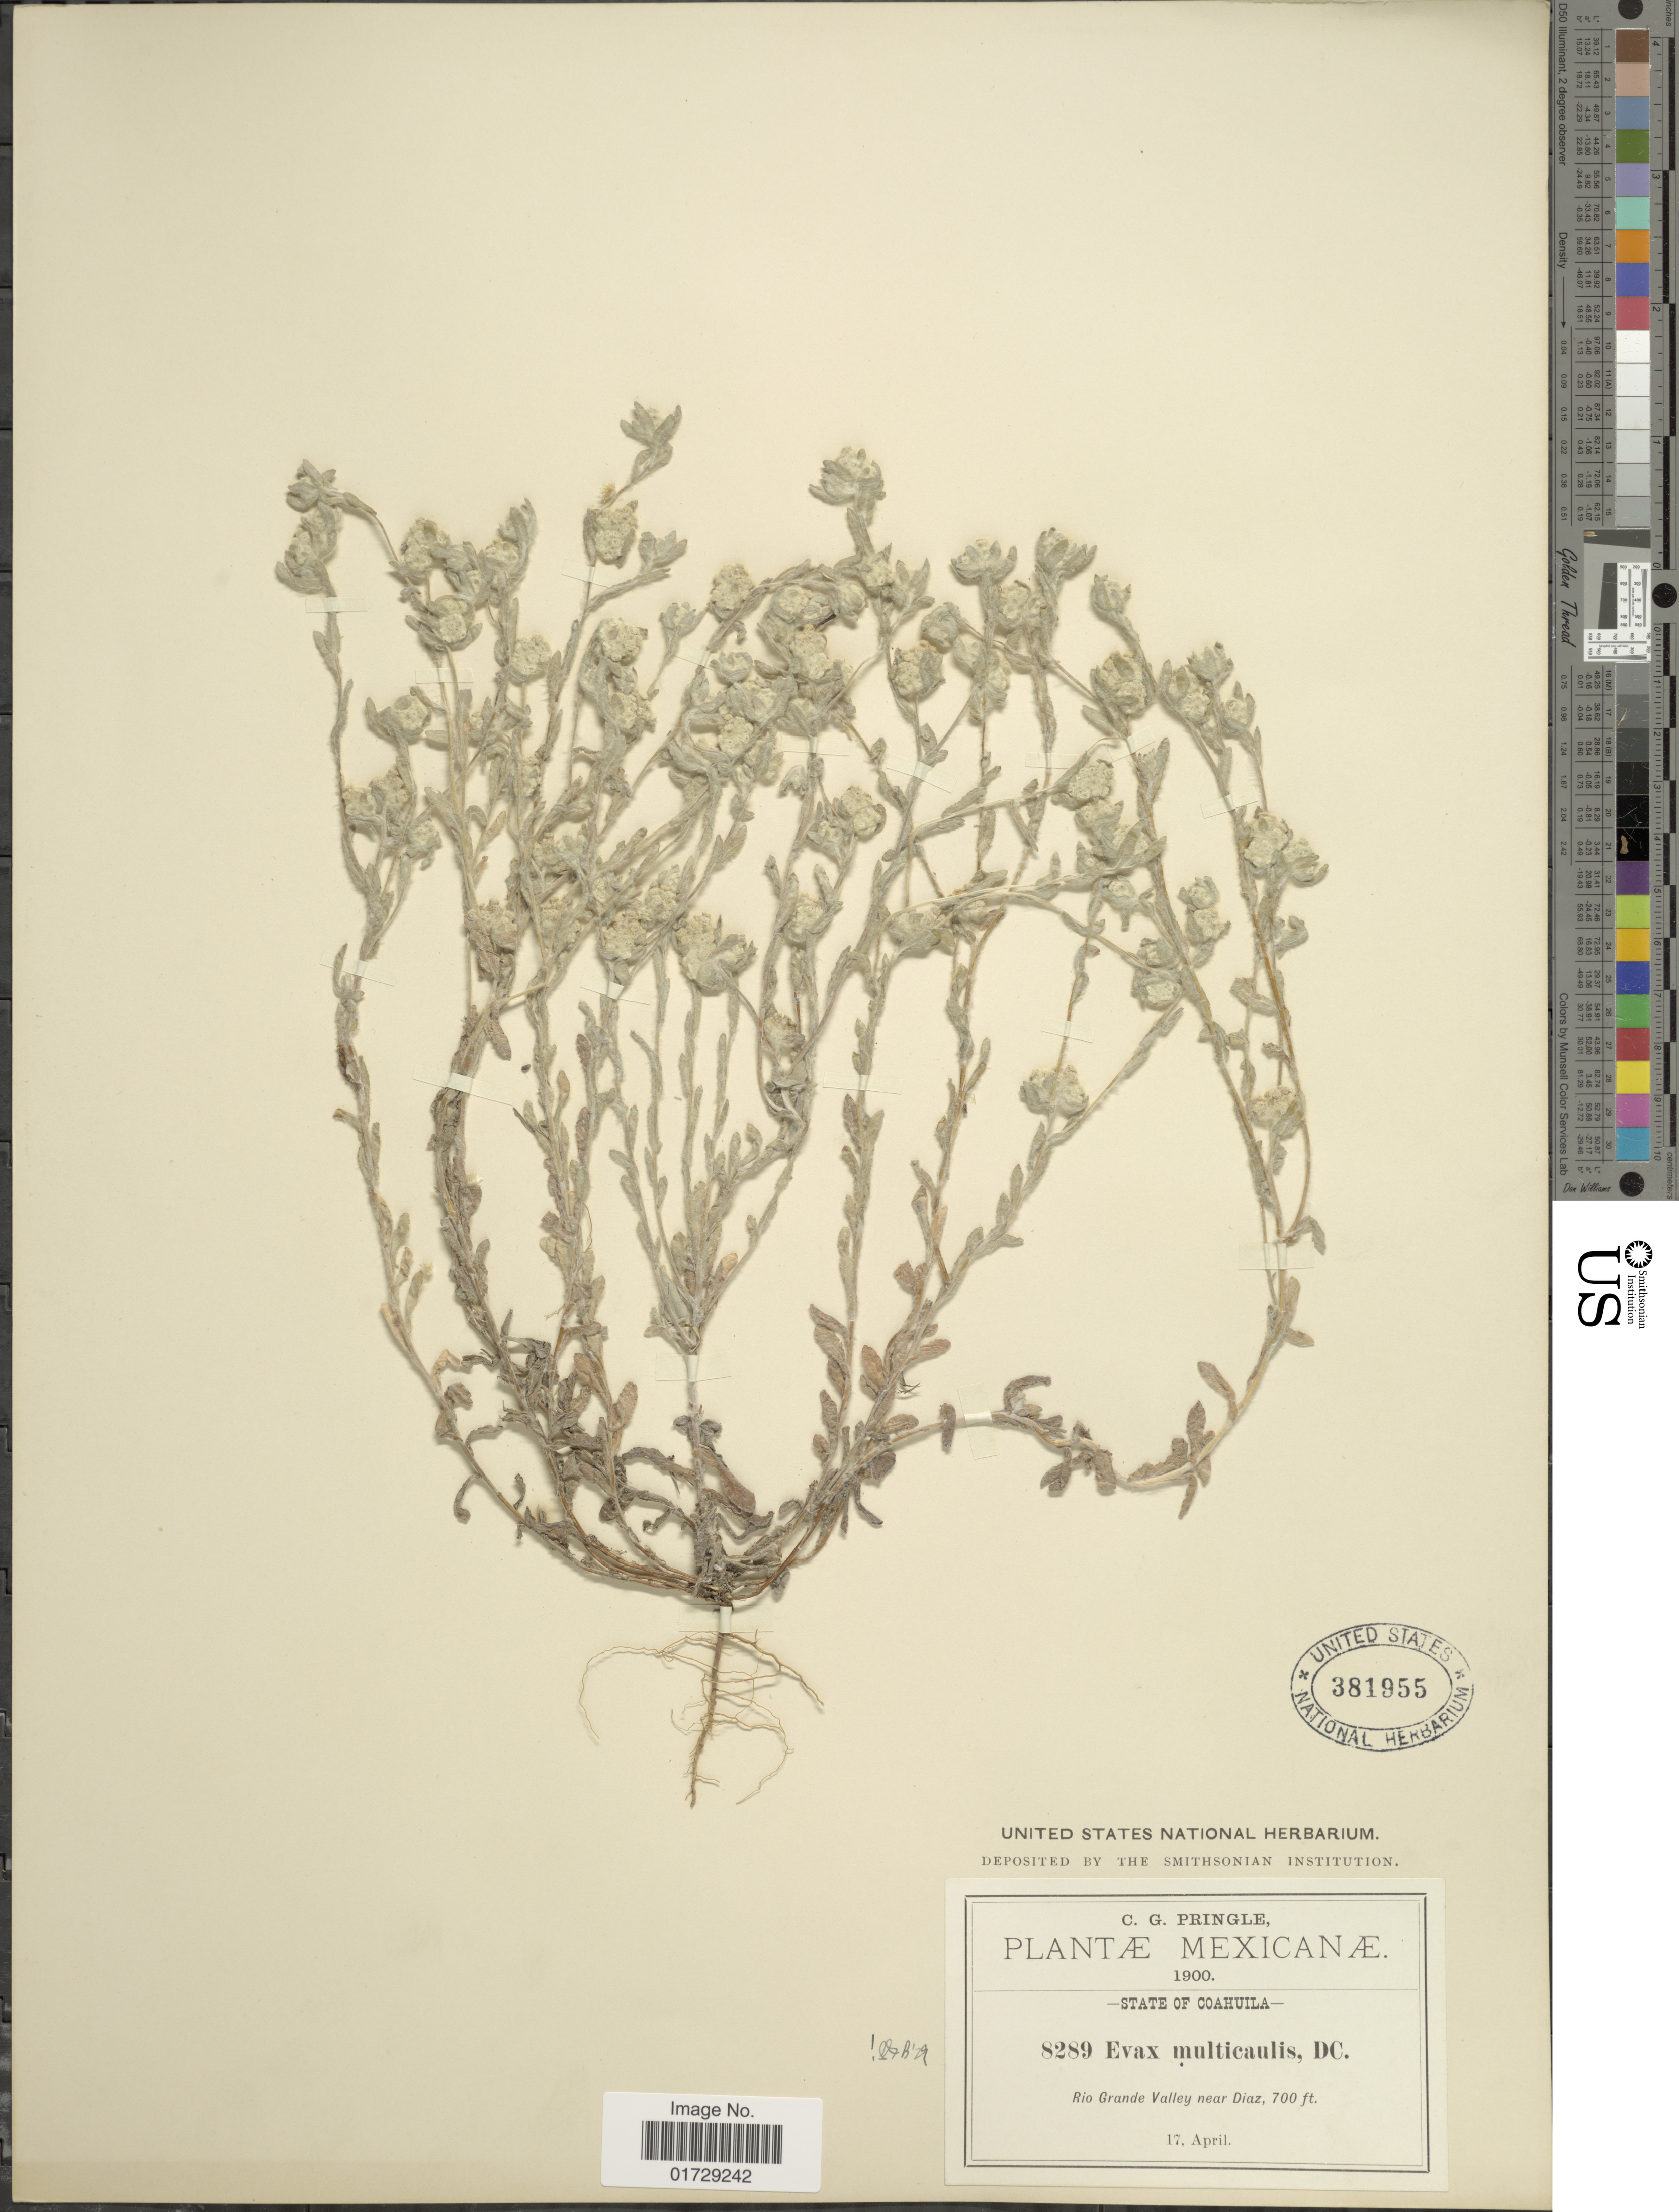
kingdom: Plantae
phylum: Tracheophyta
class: Magnoliopsida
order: Asterales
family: Asteraceae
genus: Evax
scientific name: Evax multicaulis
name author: DC.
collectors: C. G. Pringle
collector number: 8289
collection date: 1900-04-17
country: Mexico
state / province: Coahuila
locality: Rio Grande Valley near Diaz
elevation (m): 213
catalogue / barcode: US 381955